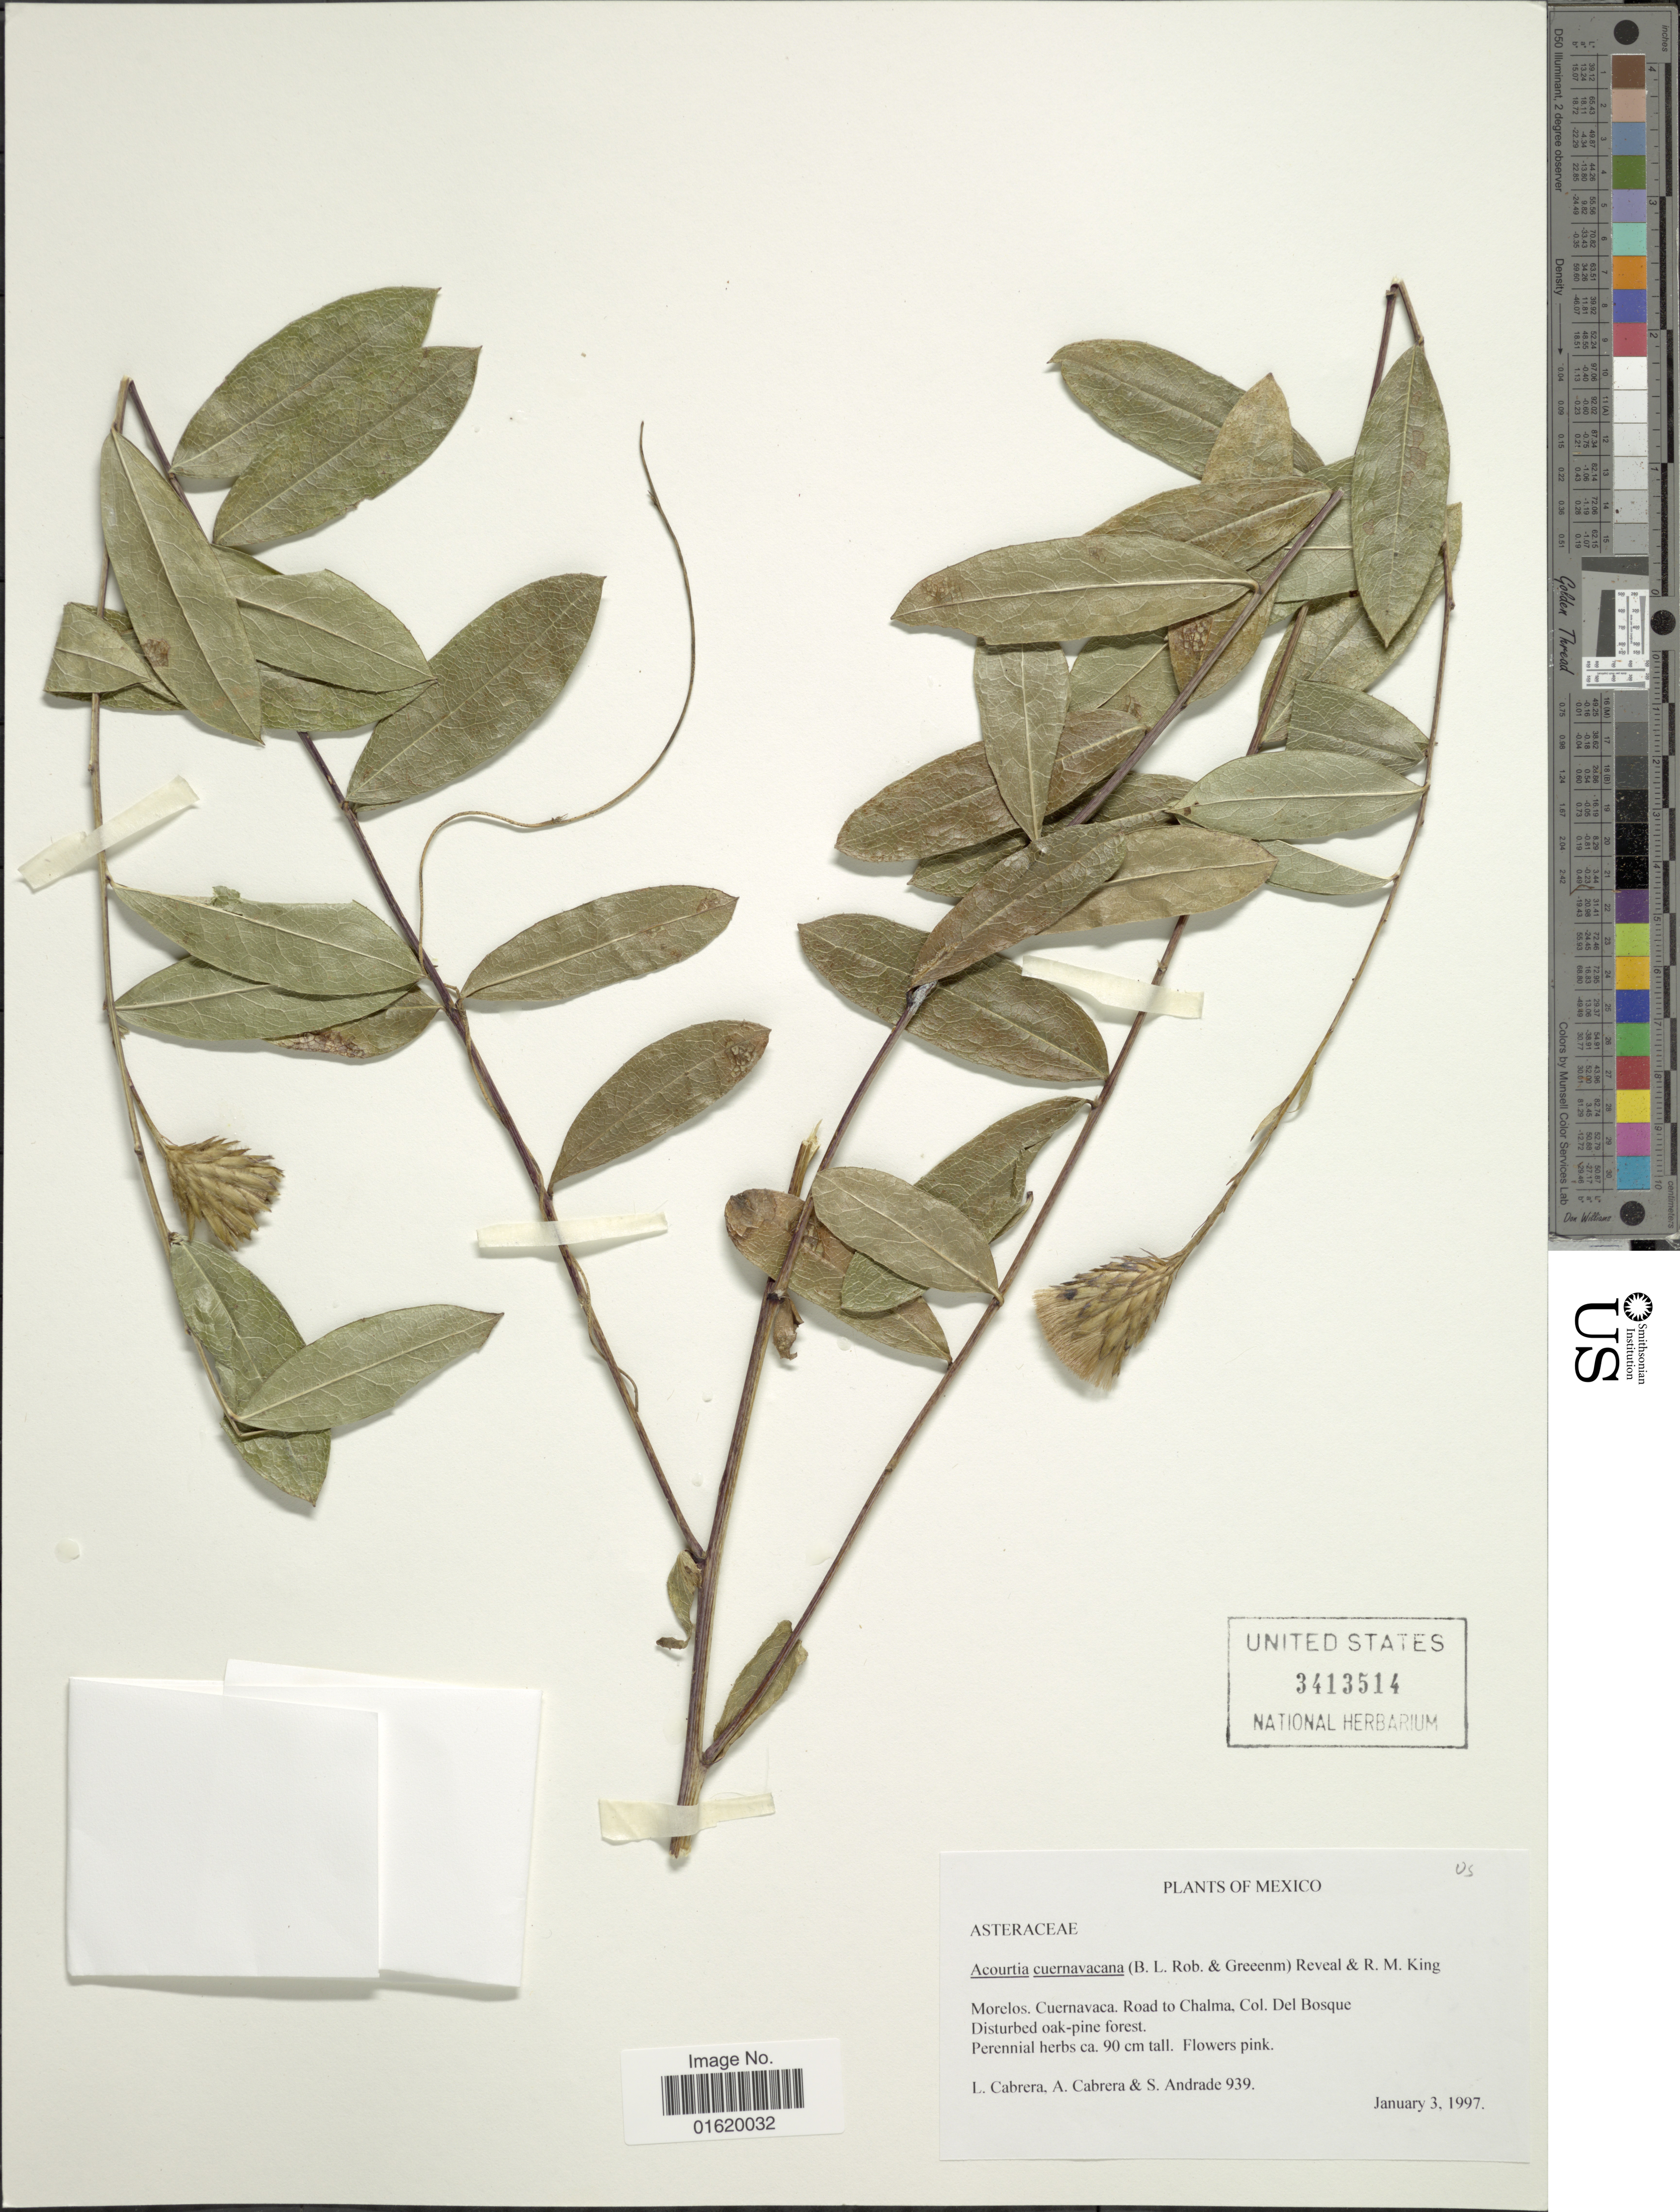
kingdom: Plantae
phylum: Tracheophyta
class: Magnoliopsida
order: Asterales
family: Asteraceae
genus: Acourtia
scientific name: Acourtia cuernavacana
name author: (B.L. Rob. & Greenm.) Reveal & R.M. King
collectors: L. Cabrera, A. Cabrera & S. Andrade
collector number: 939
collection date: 1997-01-03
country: Mexico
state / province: Morelos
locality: Cuernavaca, Road to Chalma, Col. Del Bosque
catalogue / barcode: US 3413514